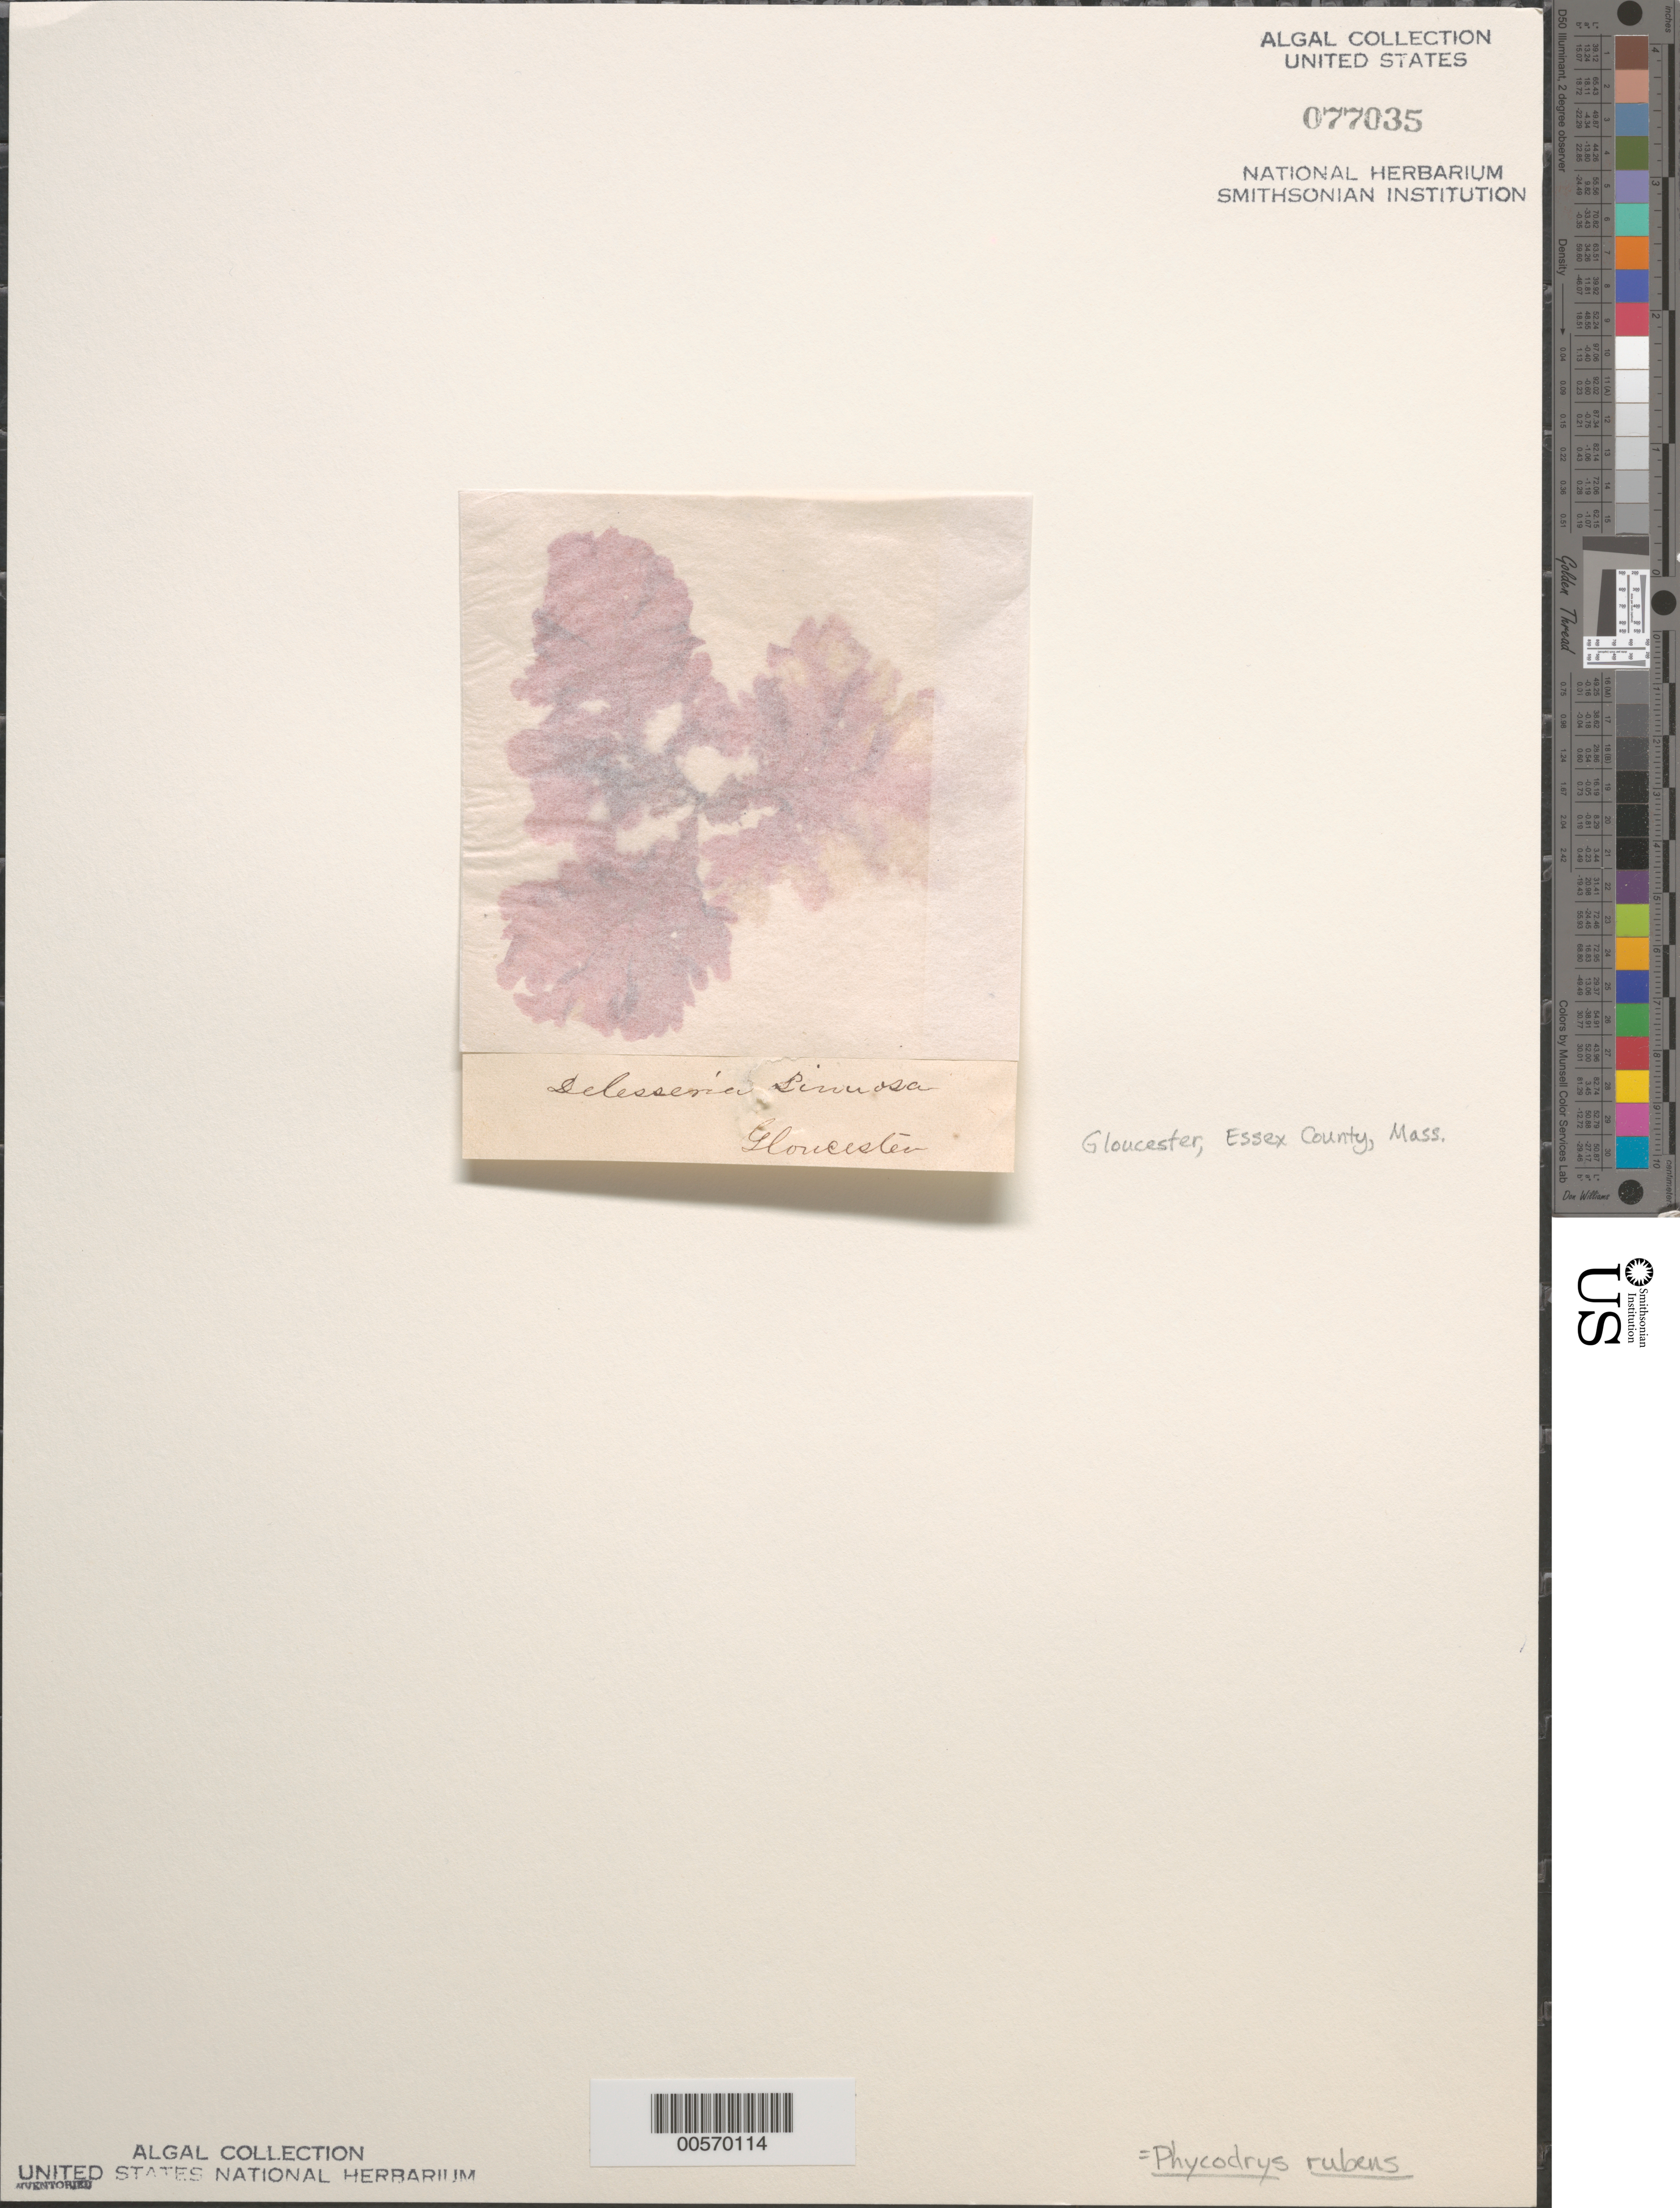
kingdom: Plantae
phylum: Rhodophyta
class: Florideophyceae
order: Ceramiales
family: Delesseriaceae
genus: Phycodrys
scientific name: Phycodrys rubens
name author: (L.) Batters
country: United States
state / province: Massachusetts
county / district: Essex County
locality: Gloucester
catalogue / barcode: US 77035